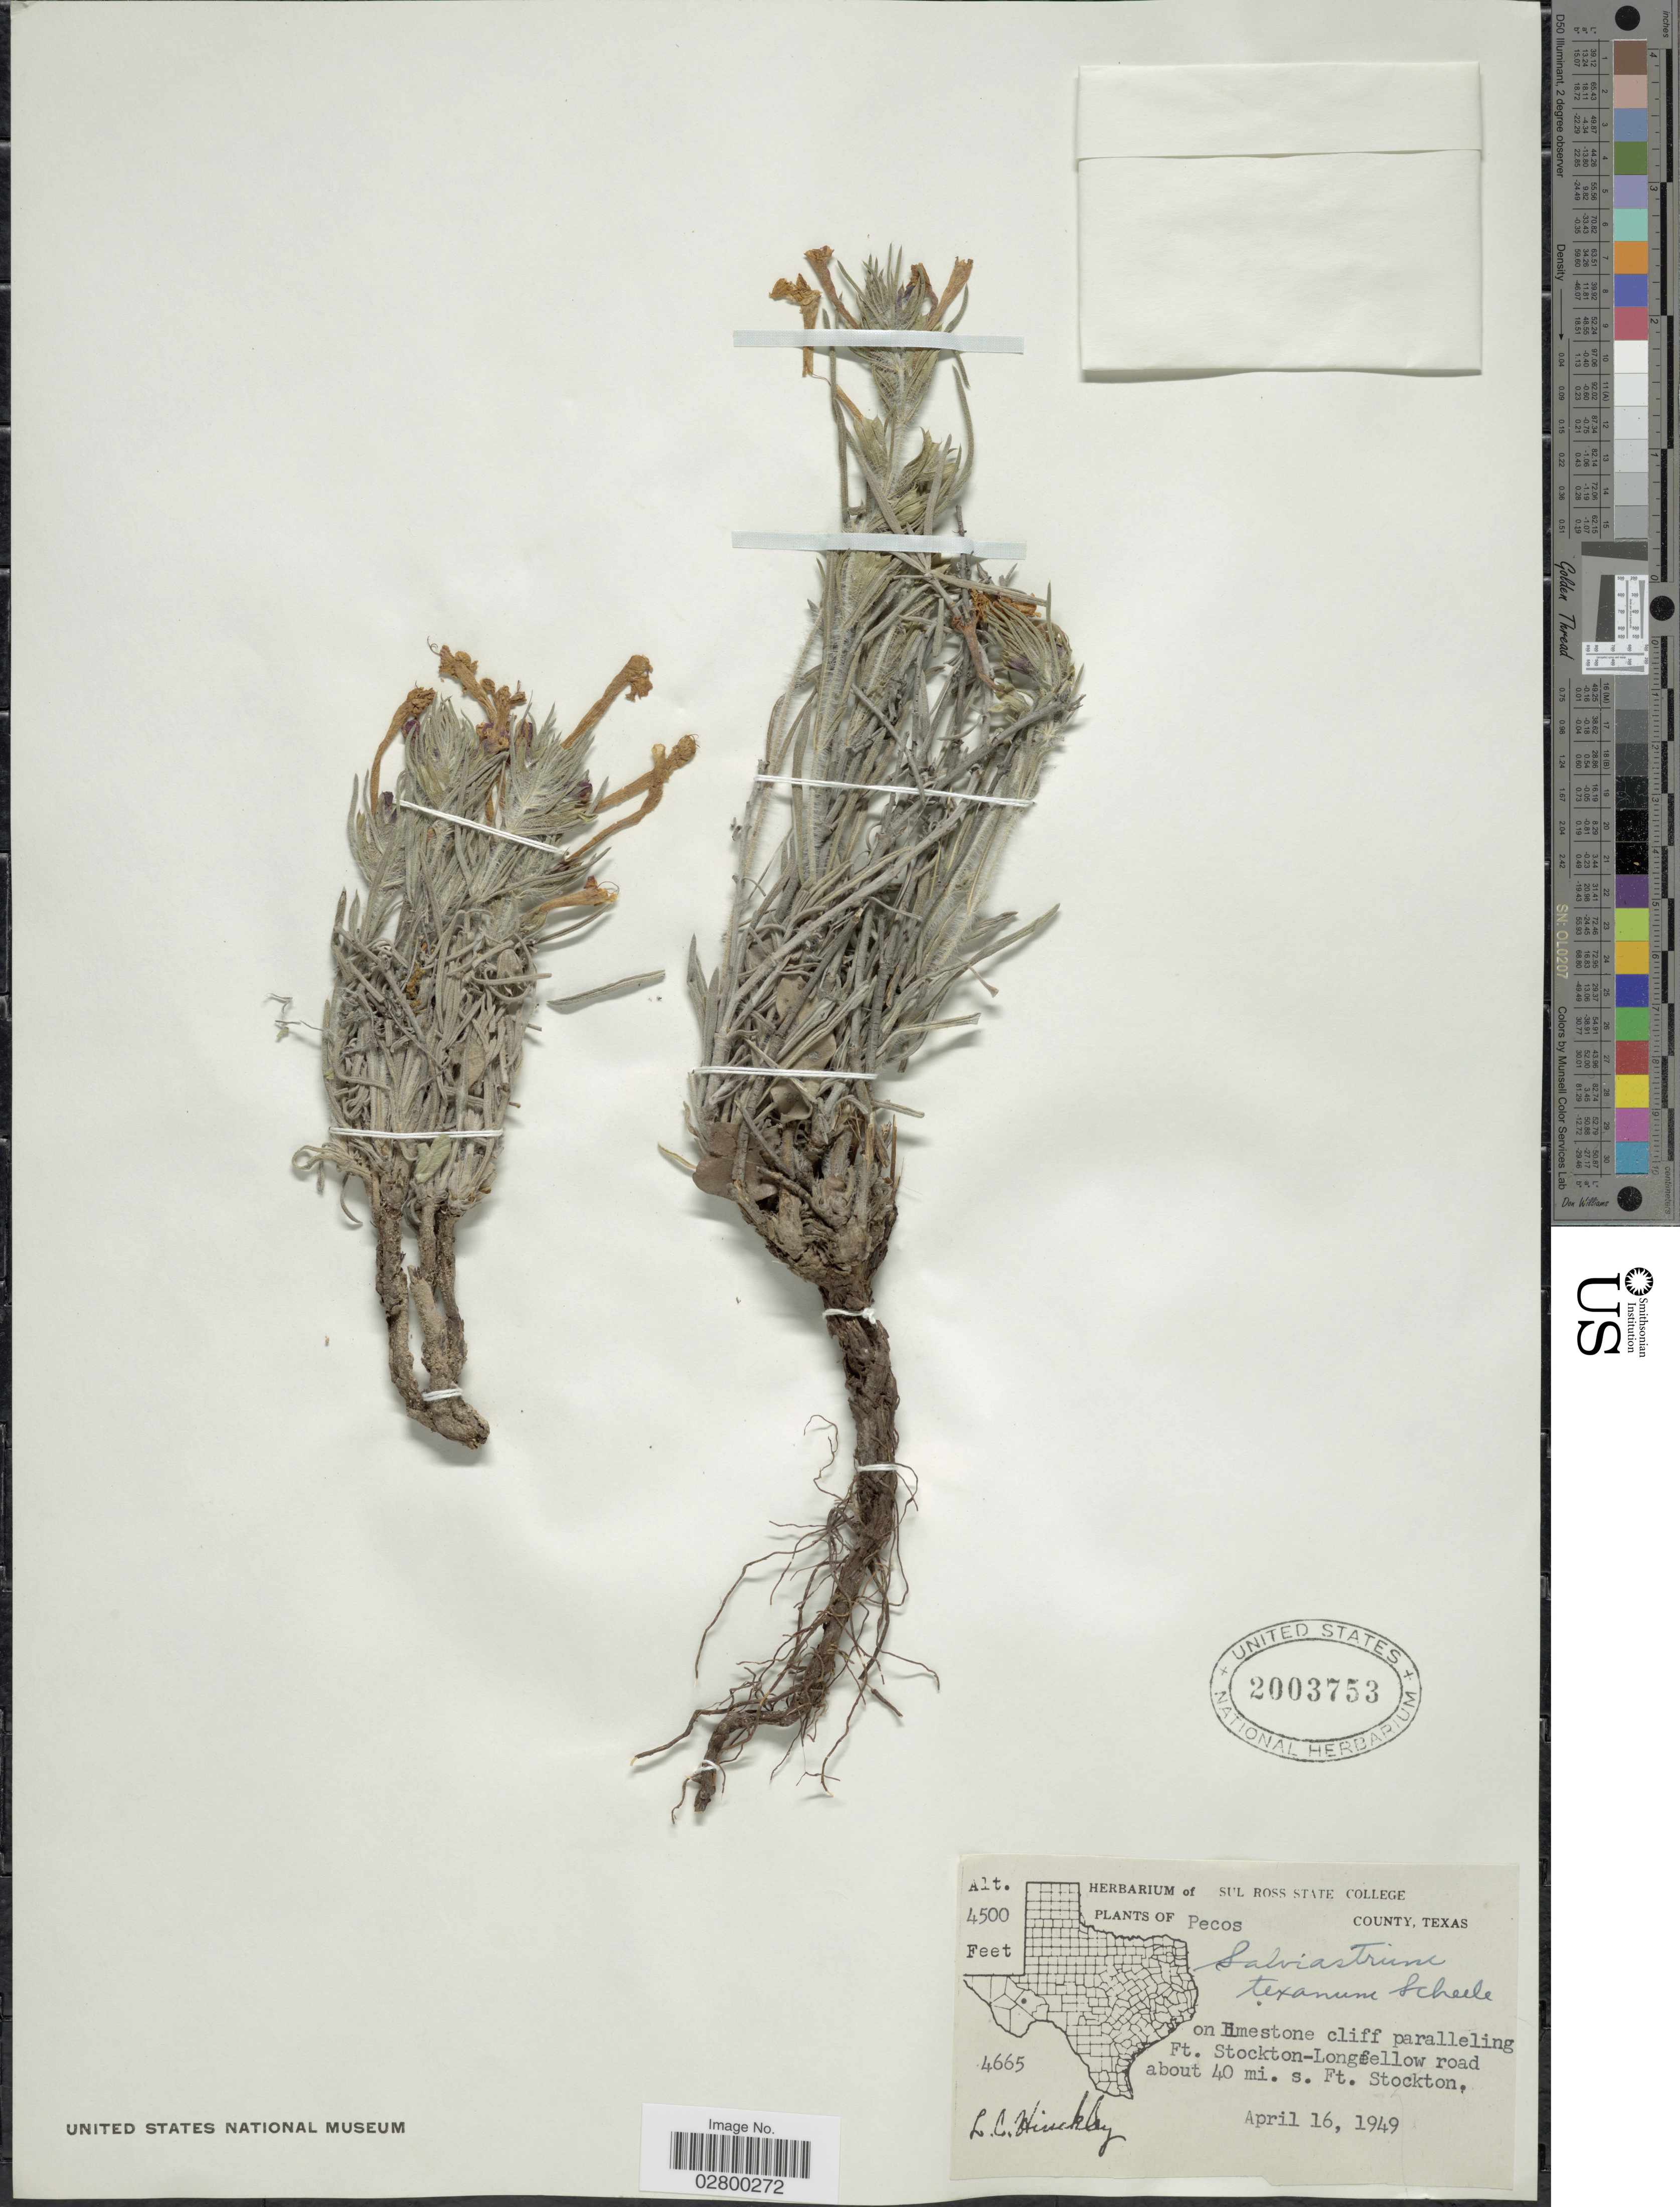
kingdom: Plantae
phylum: Tracheophyta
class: Magnoliopsida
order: Lamiales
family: Lamiaceae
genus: Salvia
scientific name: Salvia texana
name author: (Scheele) Torr.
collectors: L. Hinckley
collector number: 4665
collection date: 1949-04-16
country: United States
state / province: Texas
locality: Pecos County, Texas, on limestone cliff paralleling Ft. Stockton-Longfellow road about 40 mi. s. Ft. Stockton.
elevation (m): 1372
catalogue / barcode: US 2003753